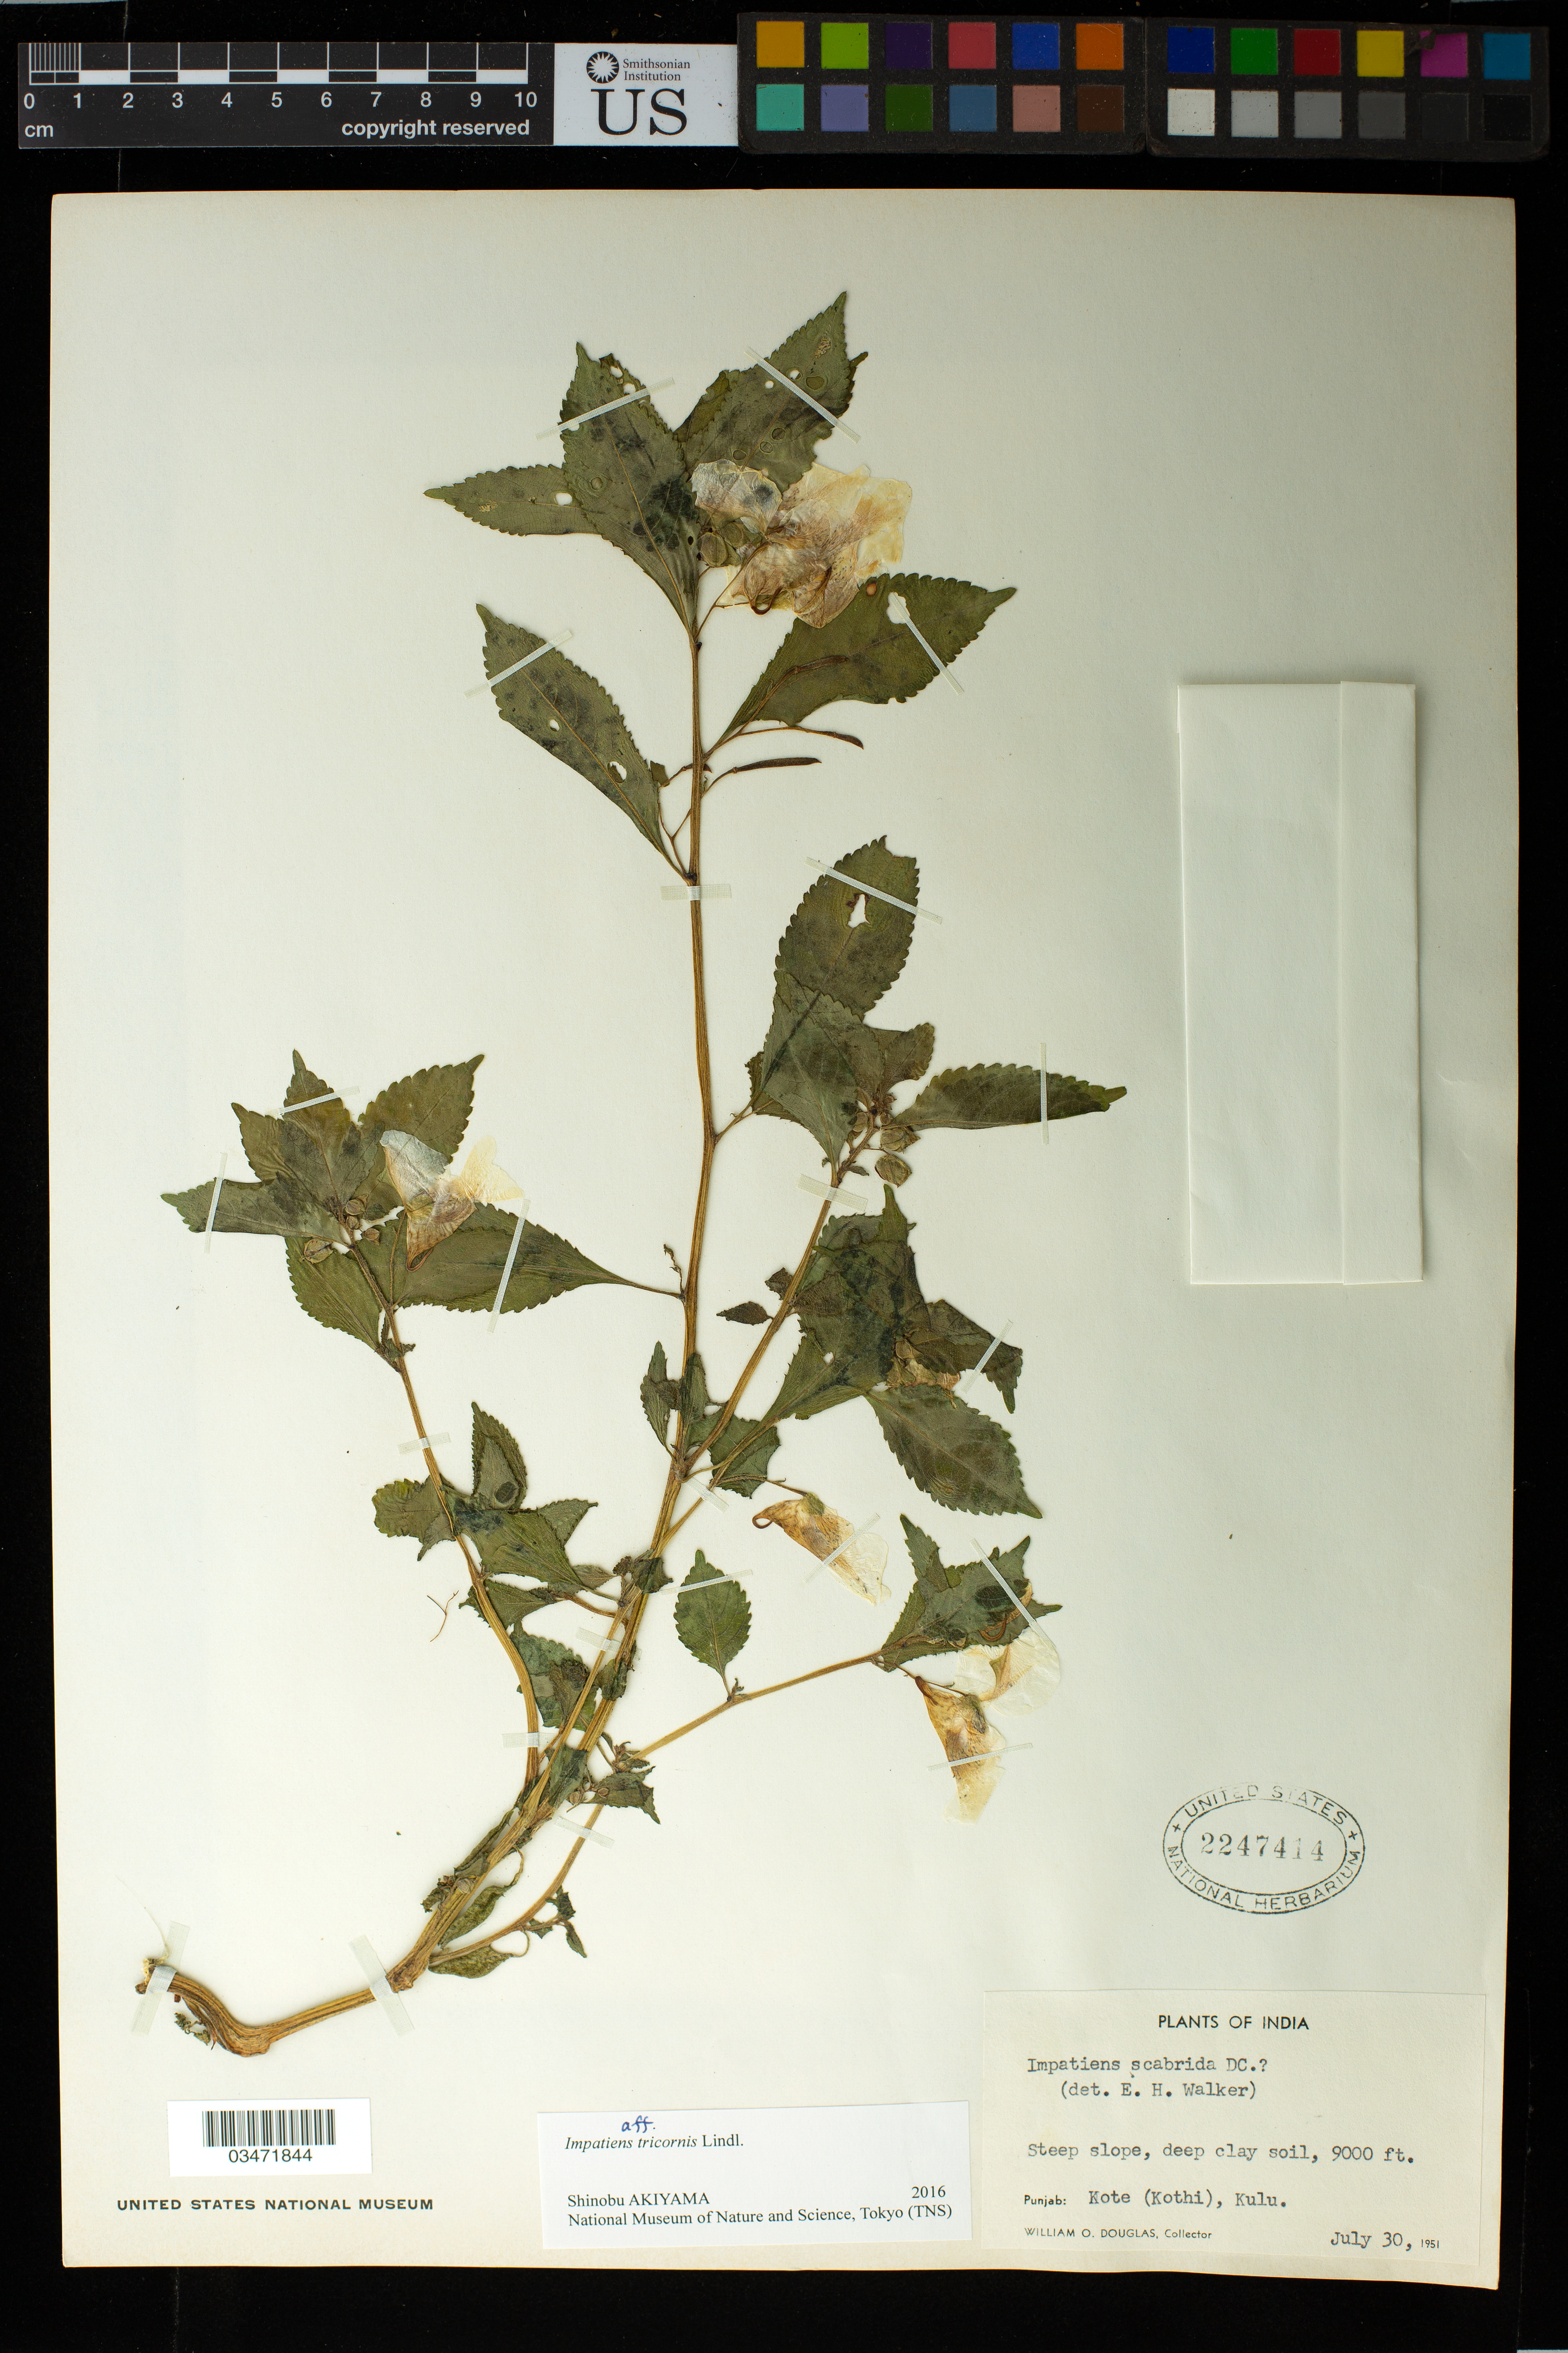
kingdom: Plantae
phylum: Tracheophyta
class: Magnoliopsida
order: Ericales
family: Balsaminaceae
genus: Impatiens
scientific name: Impatiens tricornis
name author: Lindl.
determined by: Akiyama, Shinobu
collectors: W. Douglas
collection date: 1951-07-30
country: India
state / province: Madhya Pradesh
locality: Kote (Kothi), Kulu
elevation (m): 2743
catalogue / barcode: US 2247414